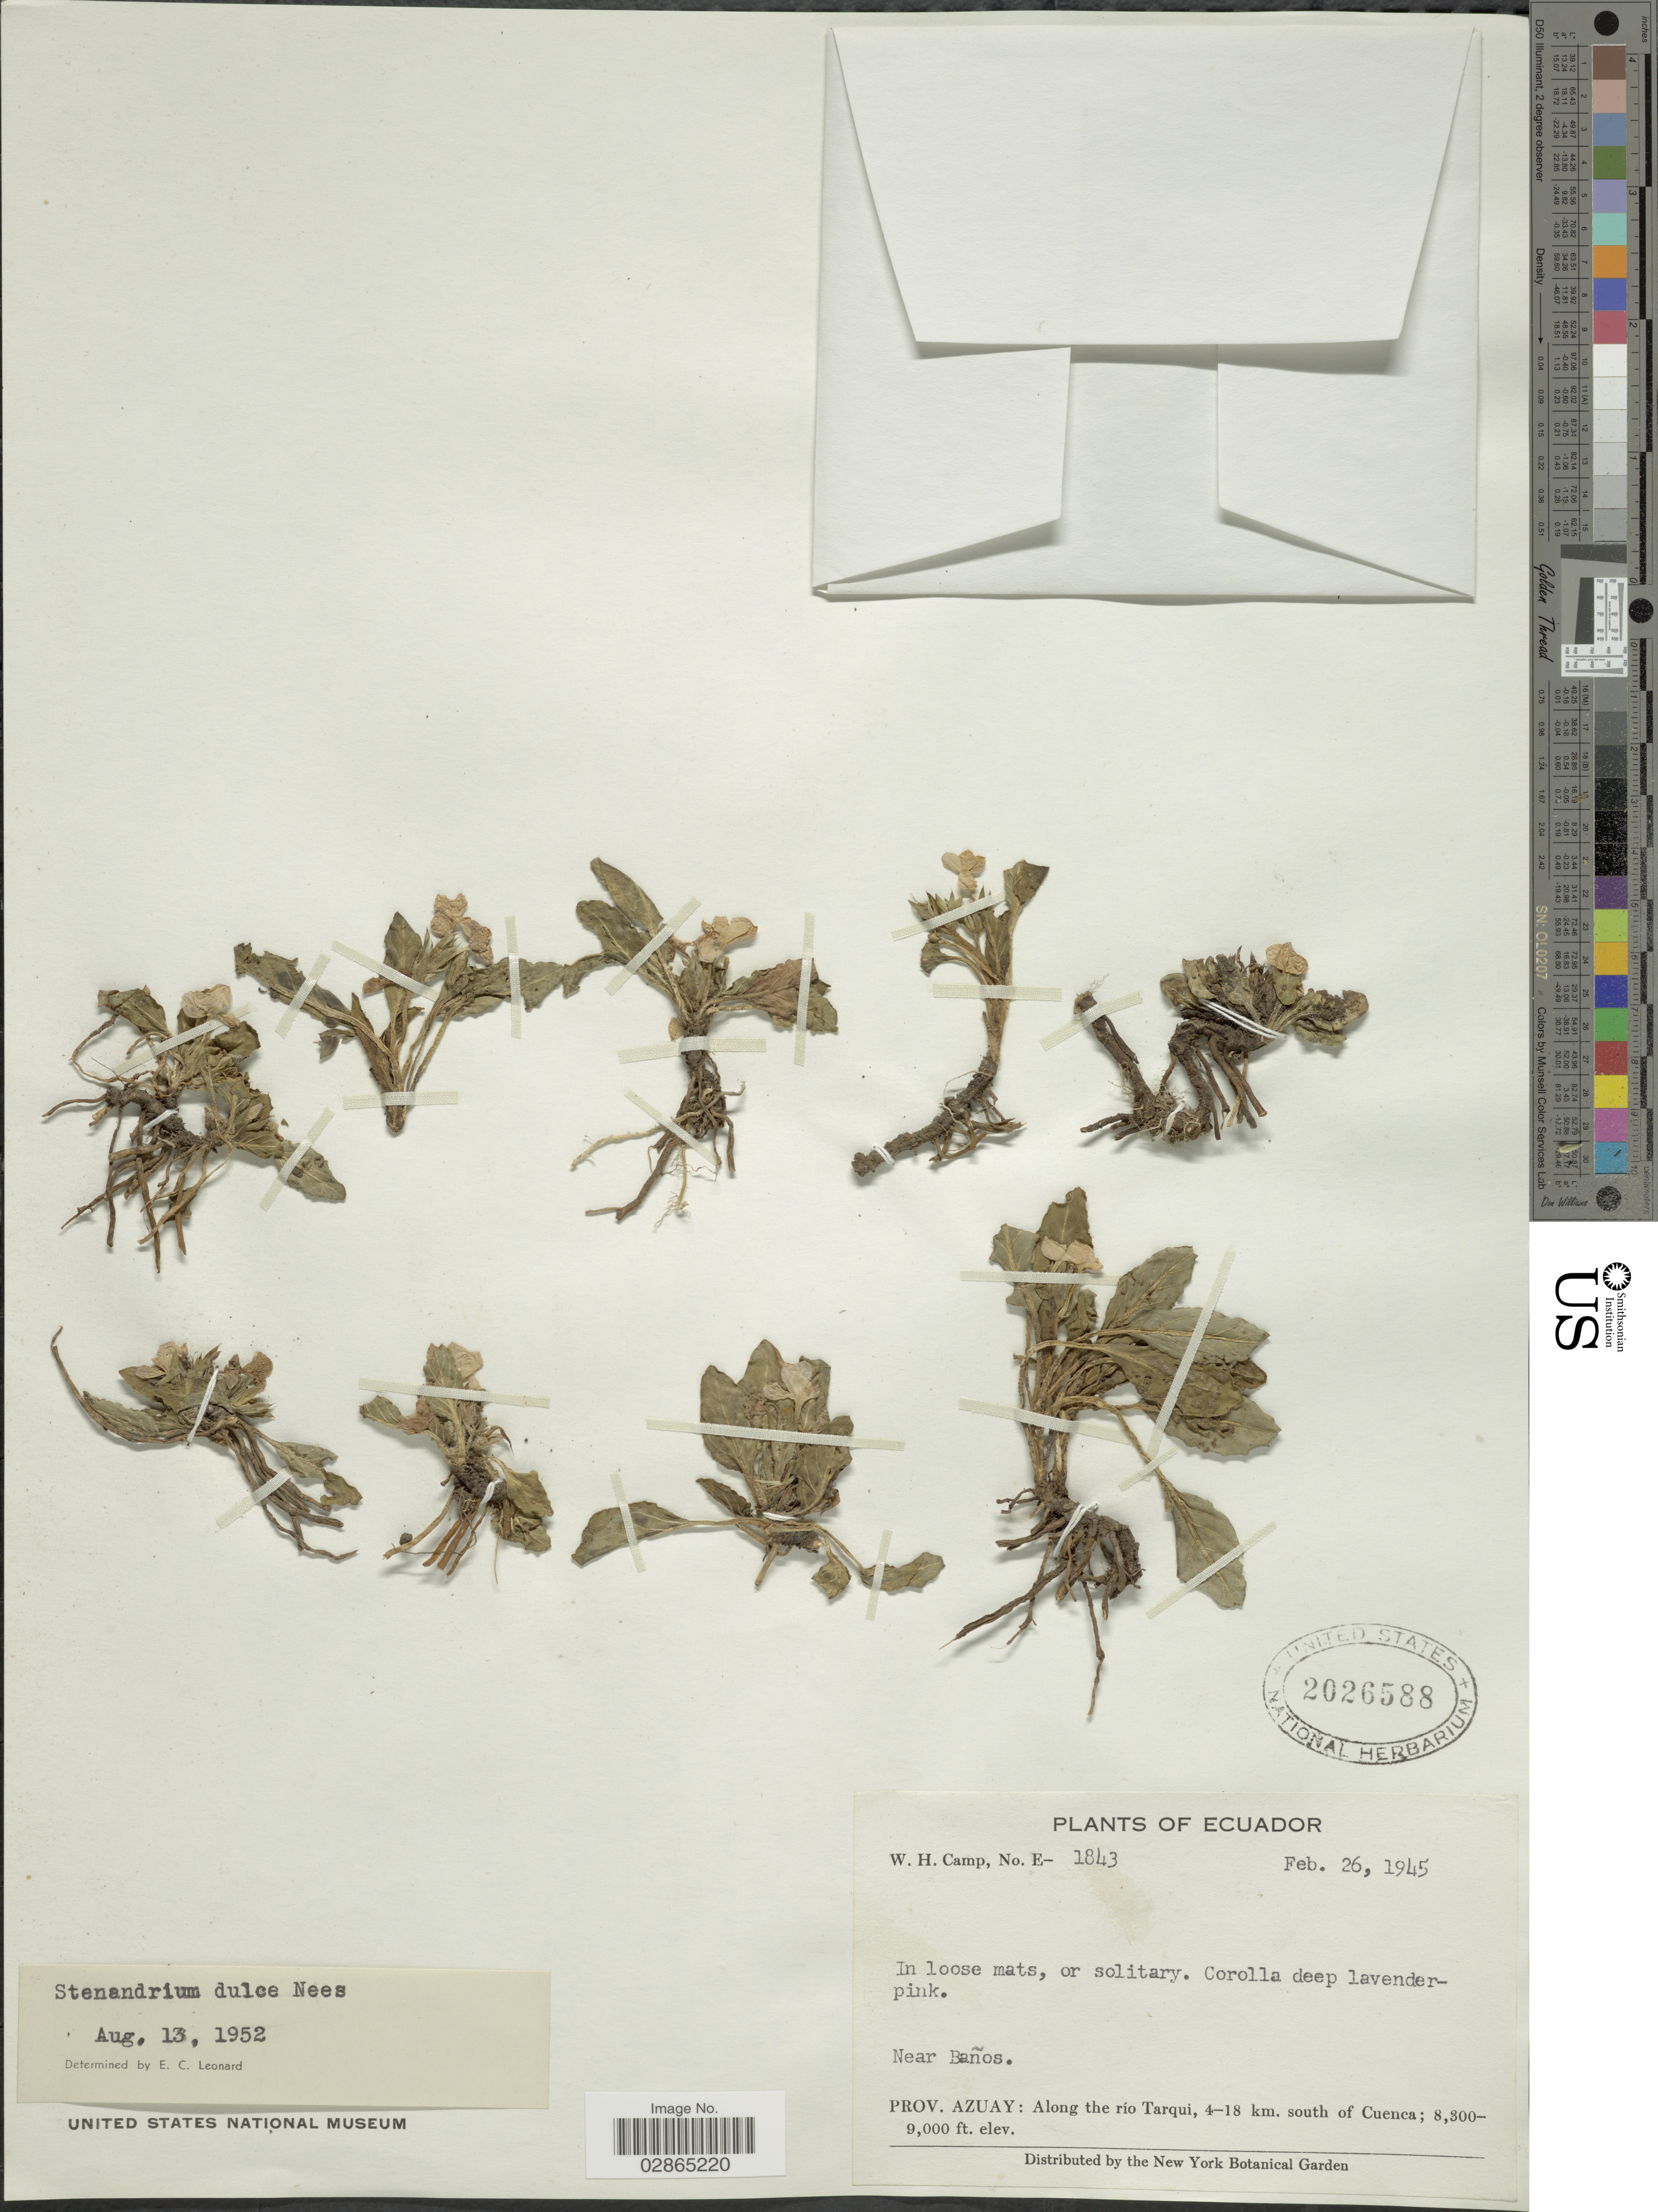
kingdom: Plantae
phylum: Tracheophyta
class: Magnoliopsida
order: Lamiales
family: Acanthaceae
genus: Stenandrium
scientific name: Stenandrium dulce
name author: (Cav.) Nees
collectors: W. H. Camp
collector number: E-1843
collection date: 1945-02-26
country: Ecuador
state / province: Azuay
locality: Near Baños. Prov. Azuay: Along the río Tarqui, 4-18 km. south of Cuenca.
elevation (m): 2530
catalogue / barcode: US 2026588